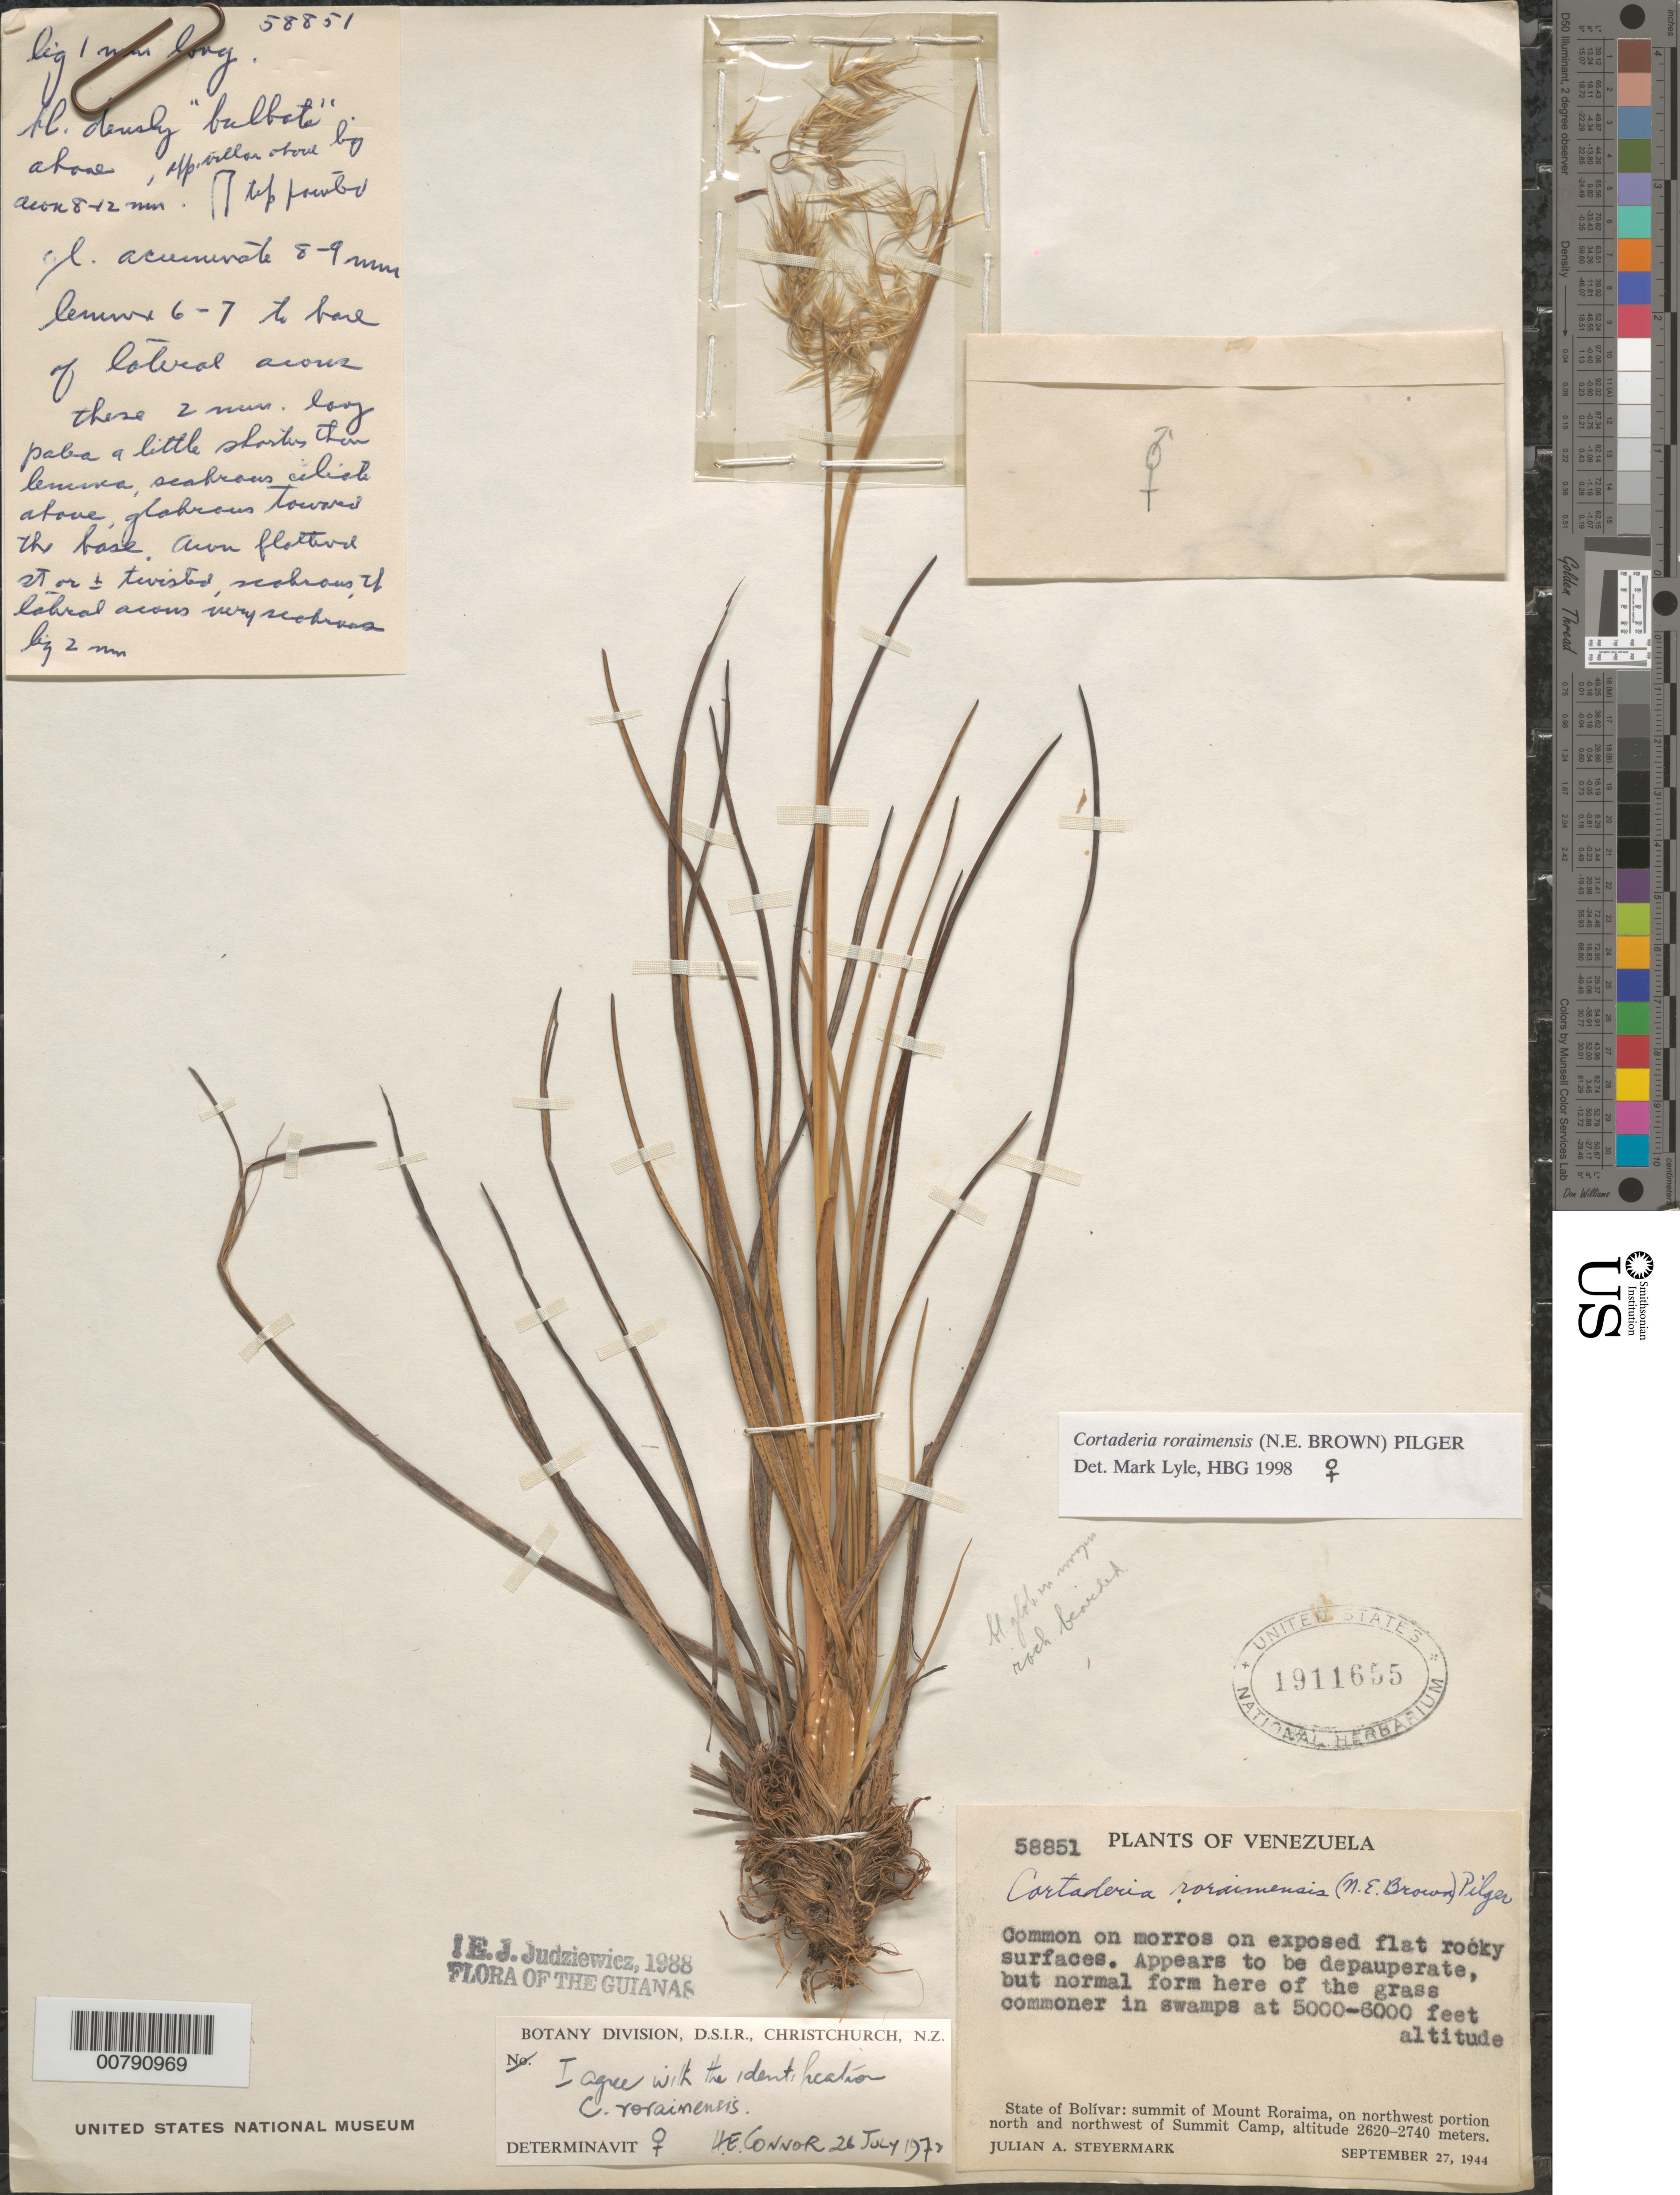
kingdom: Plantae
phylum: Tracheophyta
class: Liliopsida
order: Poales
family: Poaceae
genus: Cortaderia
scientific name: Cortaderia roraimensis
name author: (N.E. Br.) Pilg.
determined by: Lyle, M.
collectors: J. Steyermark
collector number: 58851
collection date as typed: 27-Sep-44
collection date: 1944-09-27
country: Venezuela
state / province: Bolívar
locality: Mt. Roraima, summit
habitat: Morros on exposed flat rocky surfaces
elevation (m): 2620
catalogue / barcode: US 1911655